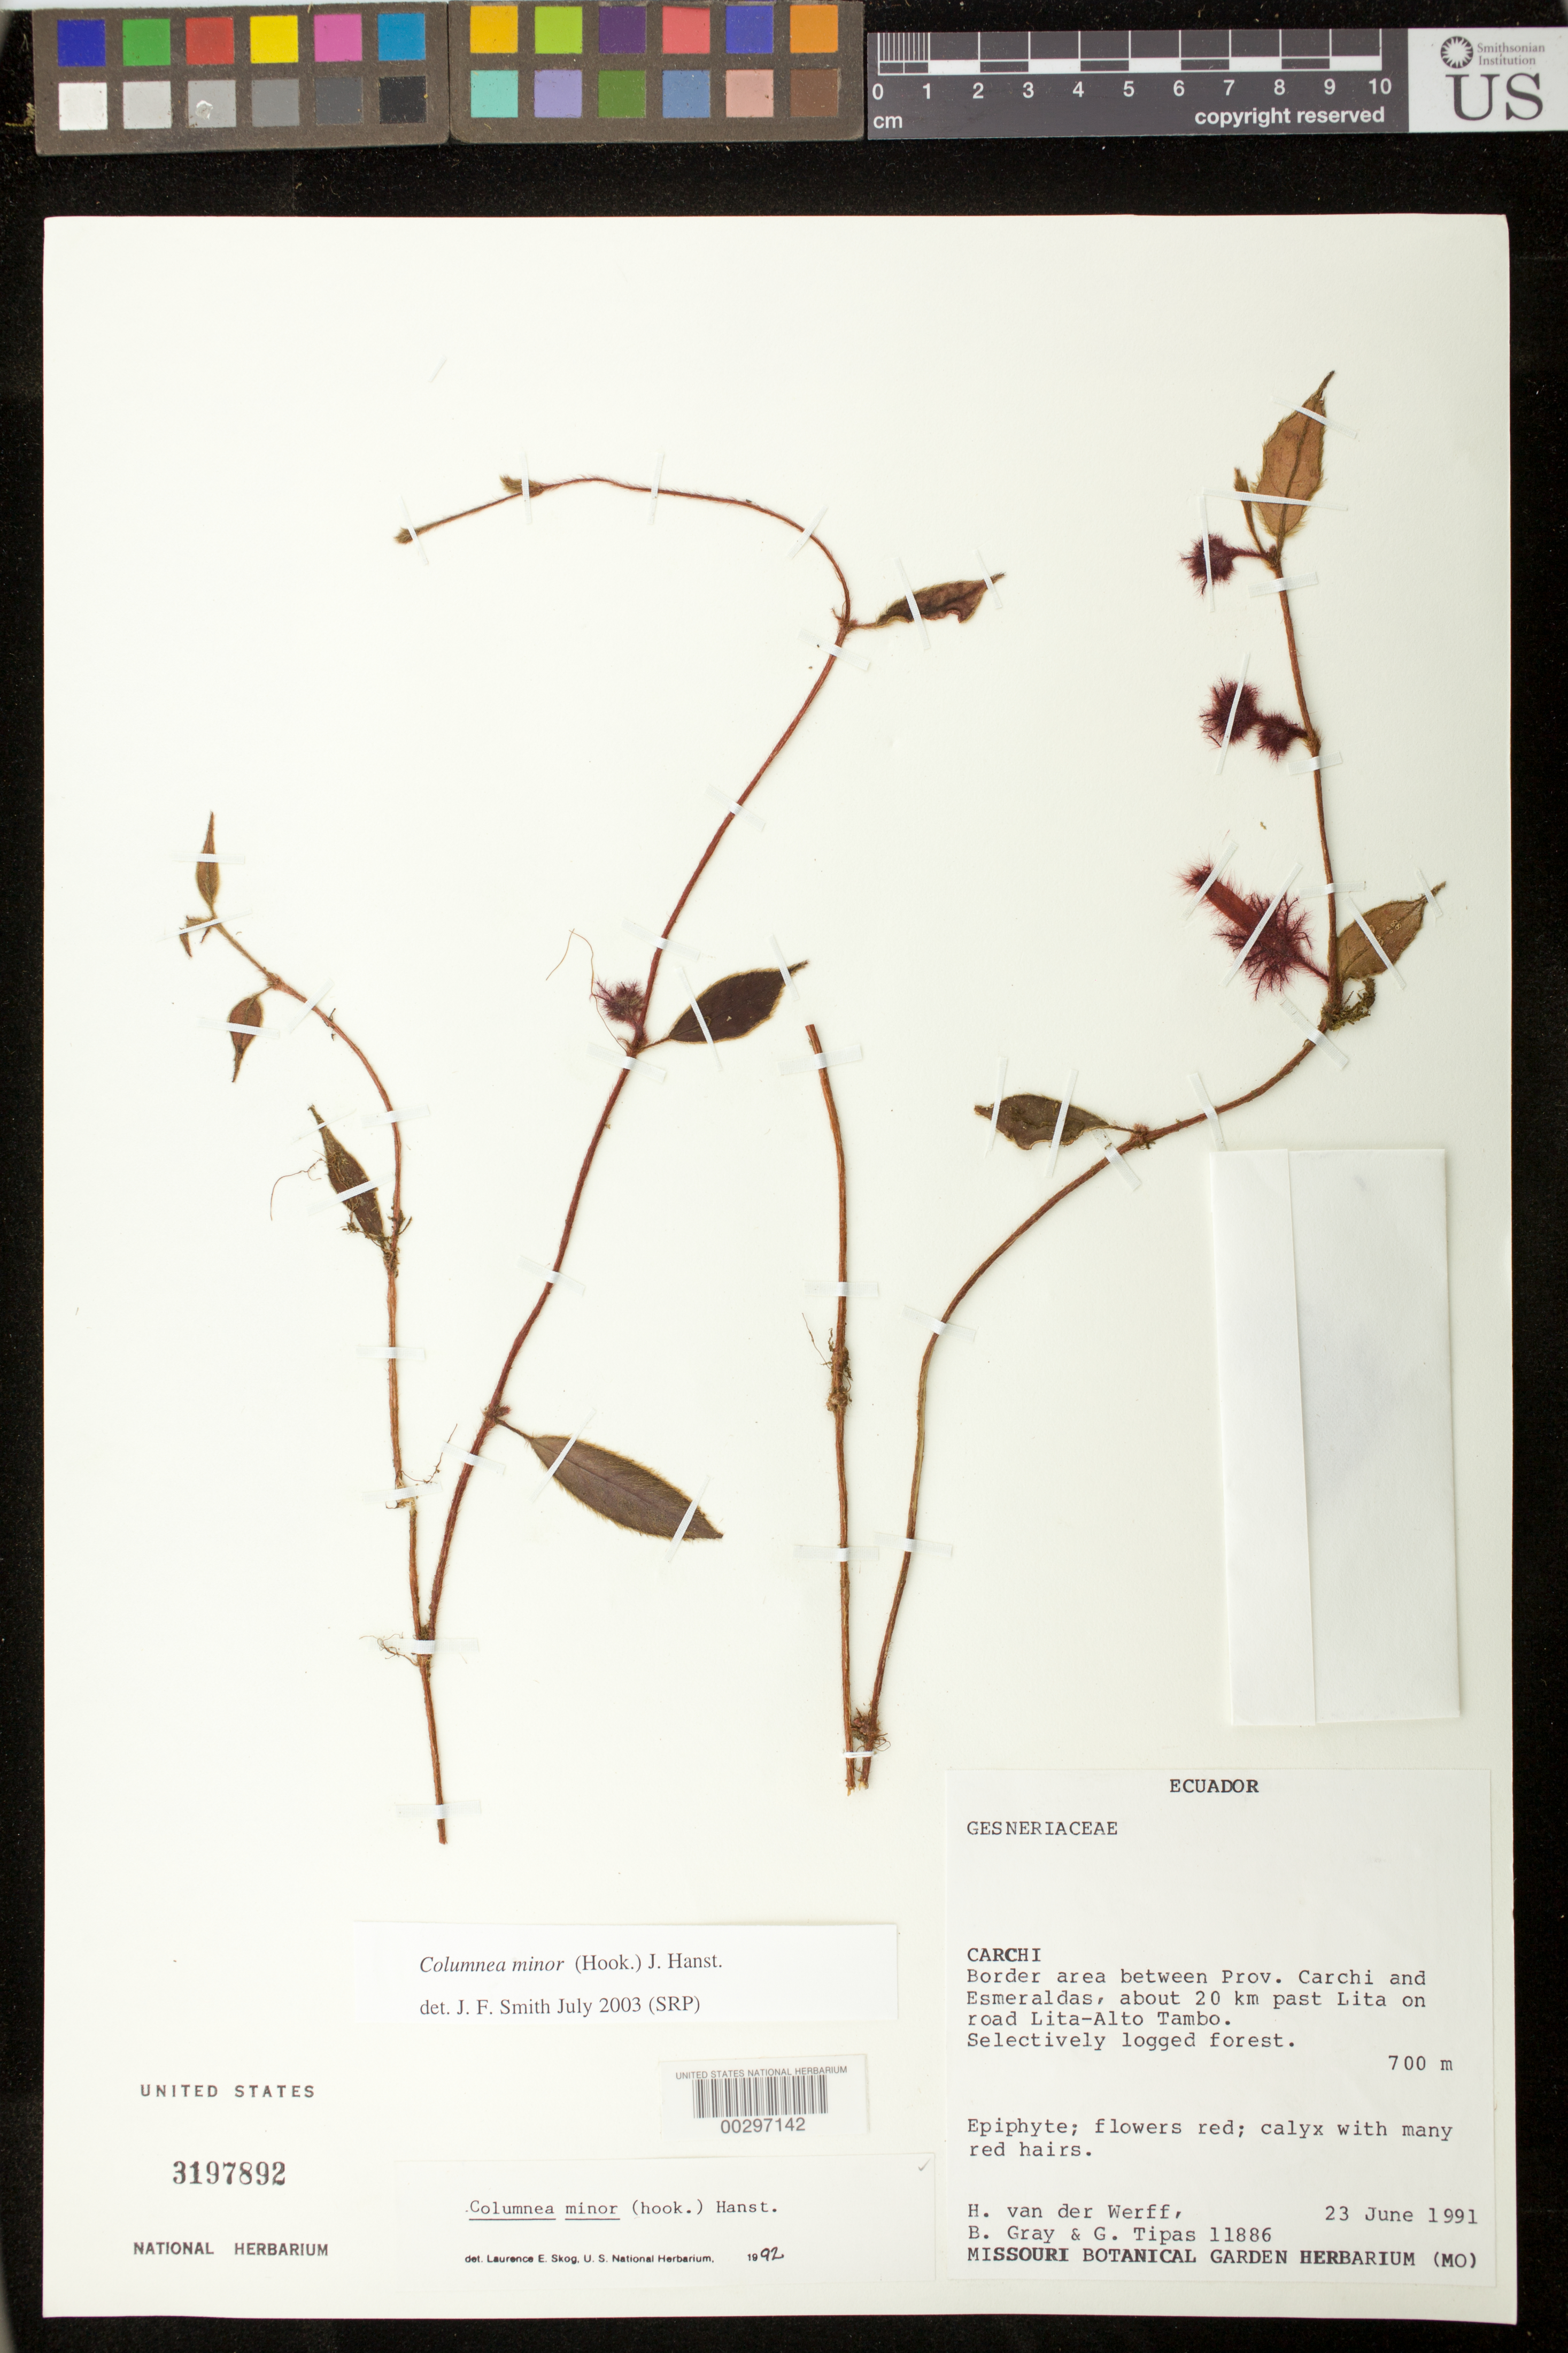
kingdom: Plantae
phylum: Tracheophyta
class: Magnoliopsida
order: Lamiales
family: Gesneriaceae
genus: Columnea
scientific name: Columnea minor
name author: (Hook.) Hanst.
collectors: H. van der Werff, B. Gray & G. Tipaz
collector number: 11886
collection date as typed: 23 Jun 1991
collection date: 1991-06-23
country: Ecuador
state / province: Carchi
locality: Past Lita on road to Alto Tambo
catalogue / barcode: US 3197892